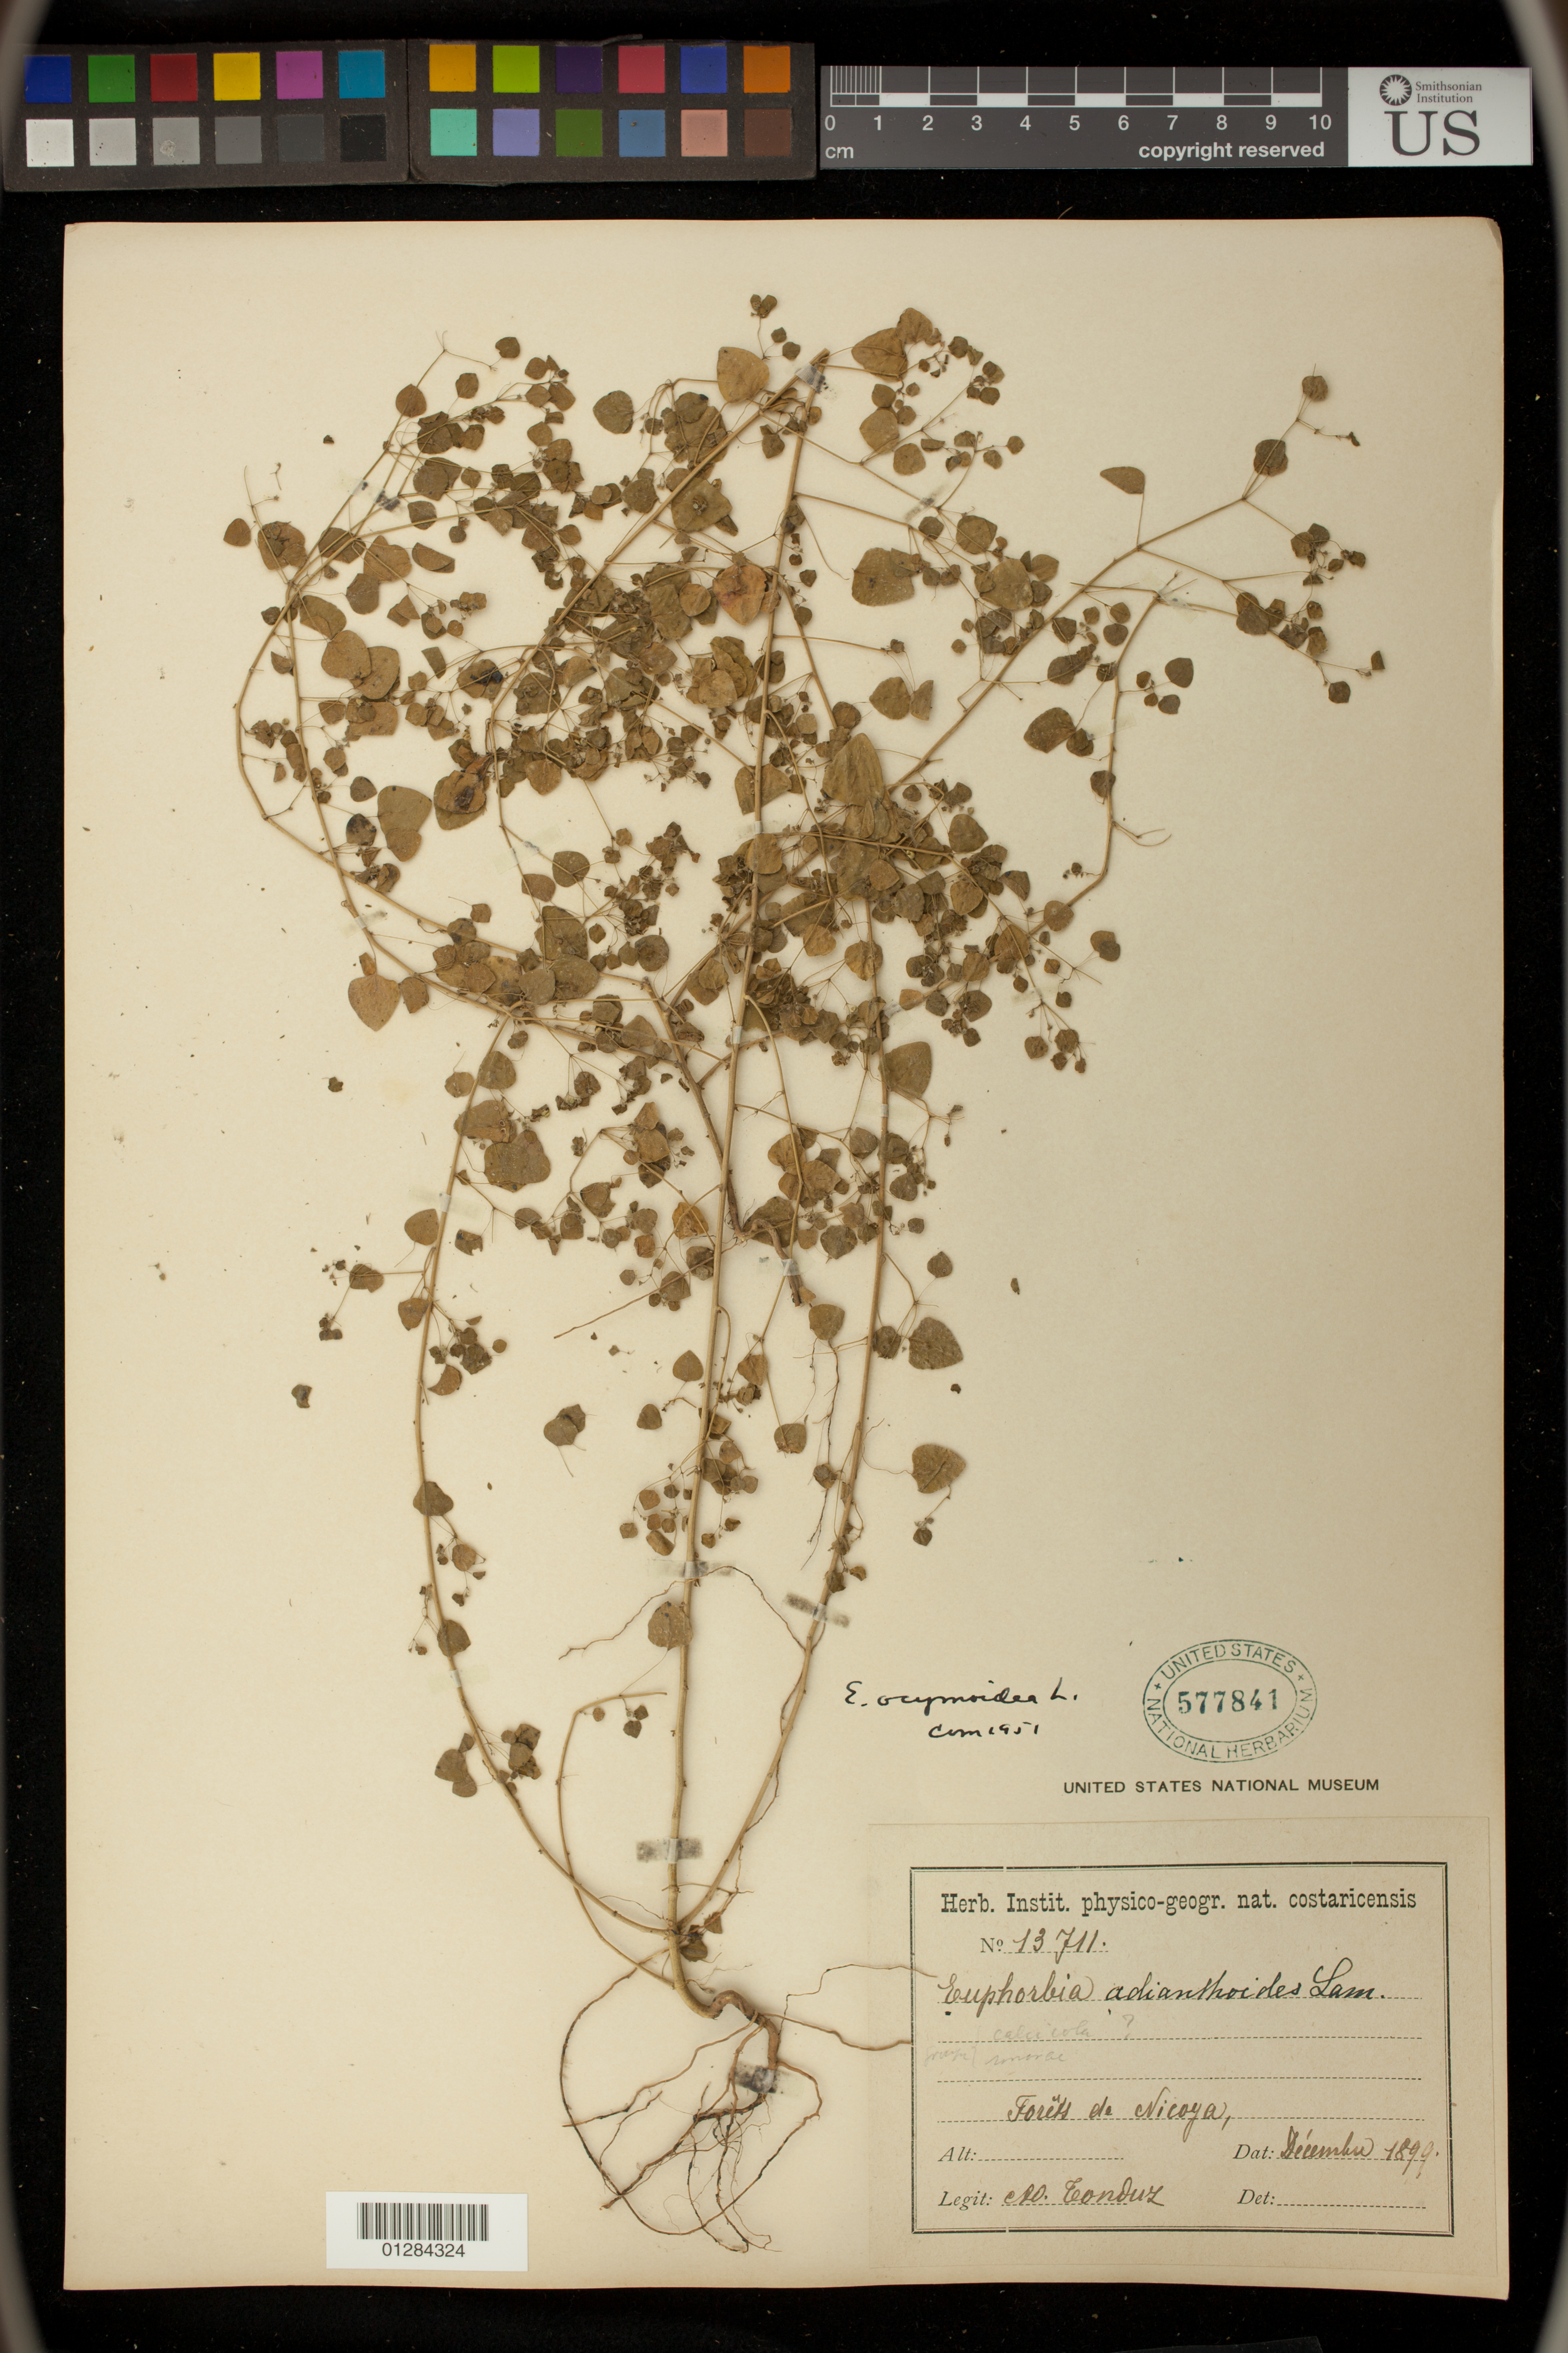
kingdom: Plantae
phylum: Tracheophyta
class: Magnoliopsida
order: Malpighiales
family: Euphorbiaceae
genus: Euphorbia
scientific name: Euphorbia ocymoidea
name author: L.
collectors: A. Tonduz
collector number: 13711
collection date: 1899-12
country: Costa Rica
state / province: Guanacaste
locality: Forest of Nicoya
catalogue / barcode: US 577841